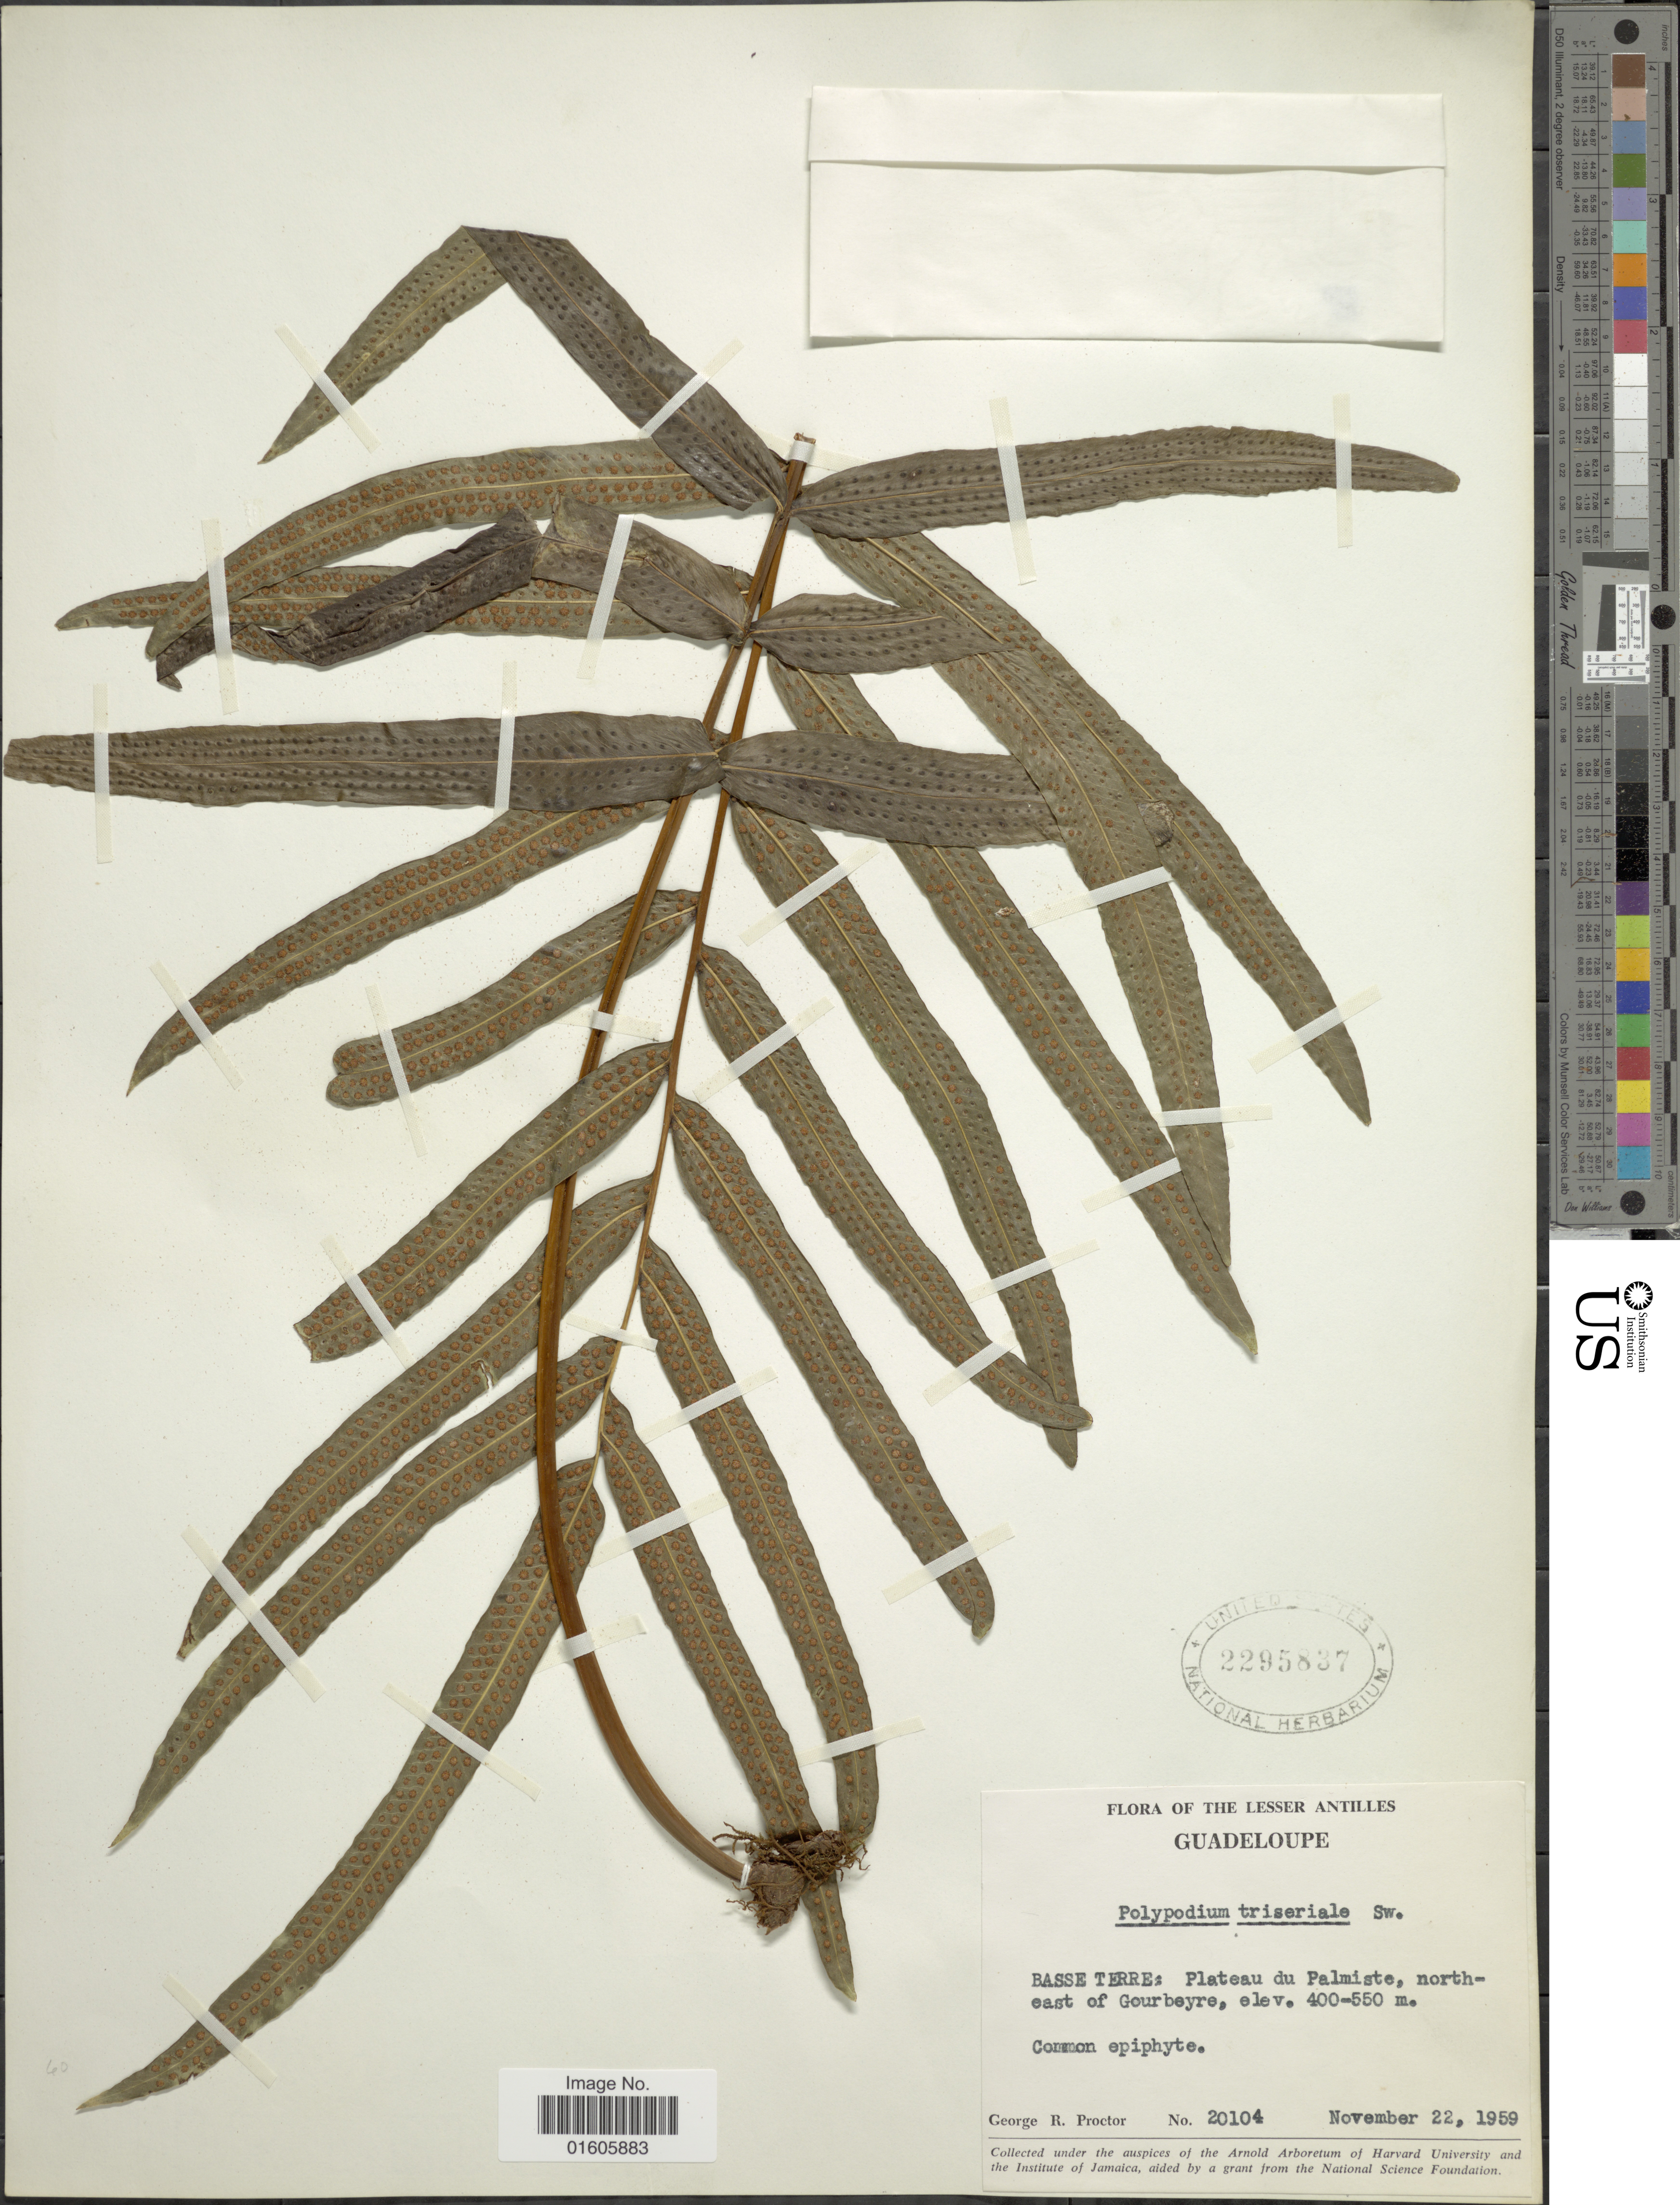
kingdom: Plantae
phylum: Tracheophyta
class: Polypodiopsida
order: Polypodiales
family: Polypodiaceae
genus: Serpocaulon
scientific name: Serpocaulon triseriale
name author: (Sw.) A.R. Sm.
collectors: G. R. Proctor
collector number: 20104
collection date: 1959-11-22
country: Guadeloupe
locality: Lesser Antilles. Basse Terre: Plateau du Palmiste, northeast of Gourbeyre.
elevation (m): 400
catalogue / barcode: US 2295837